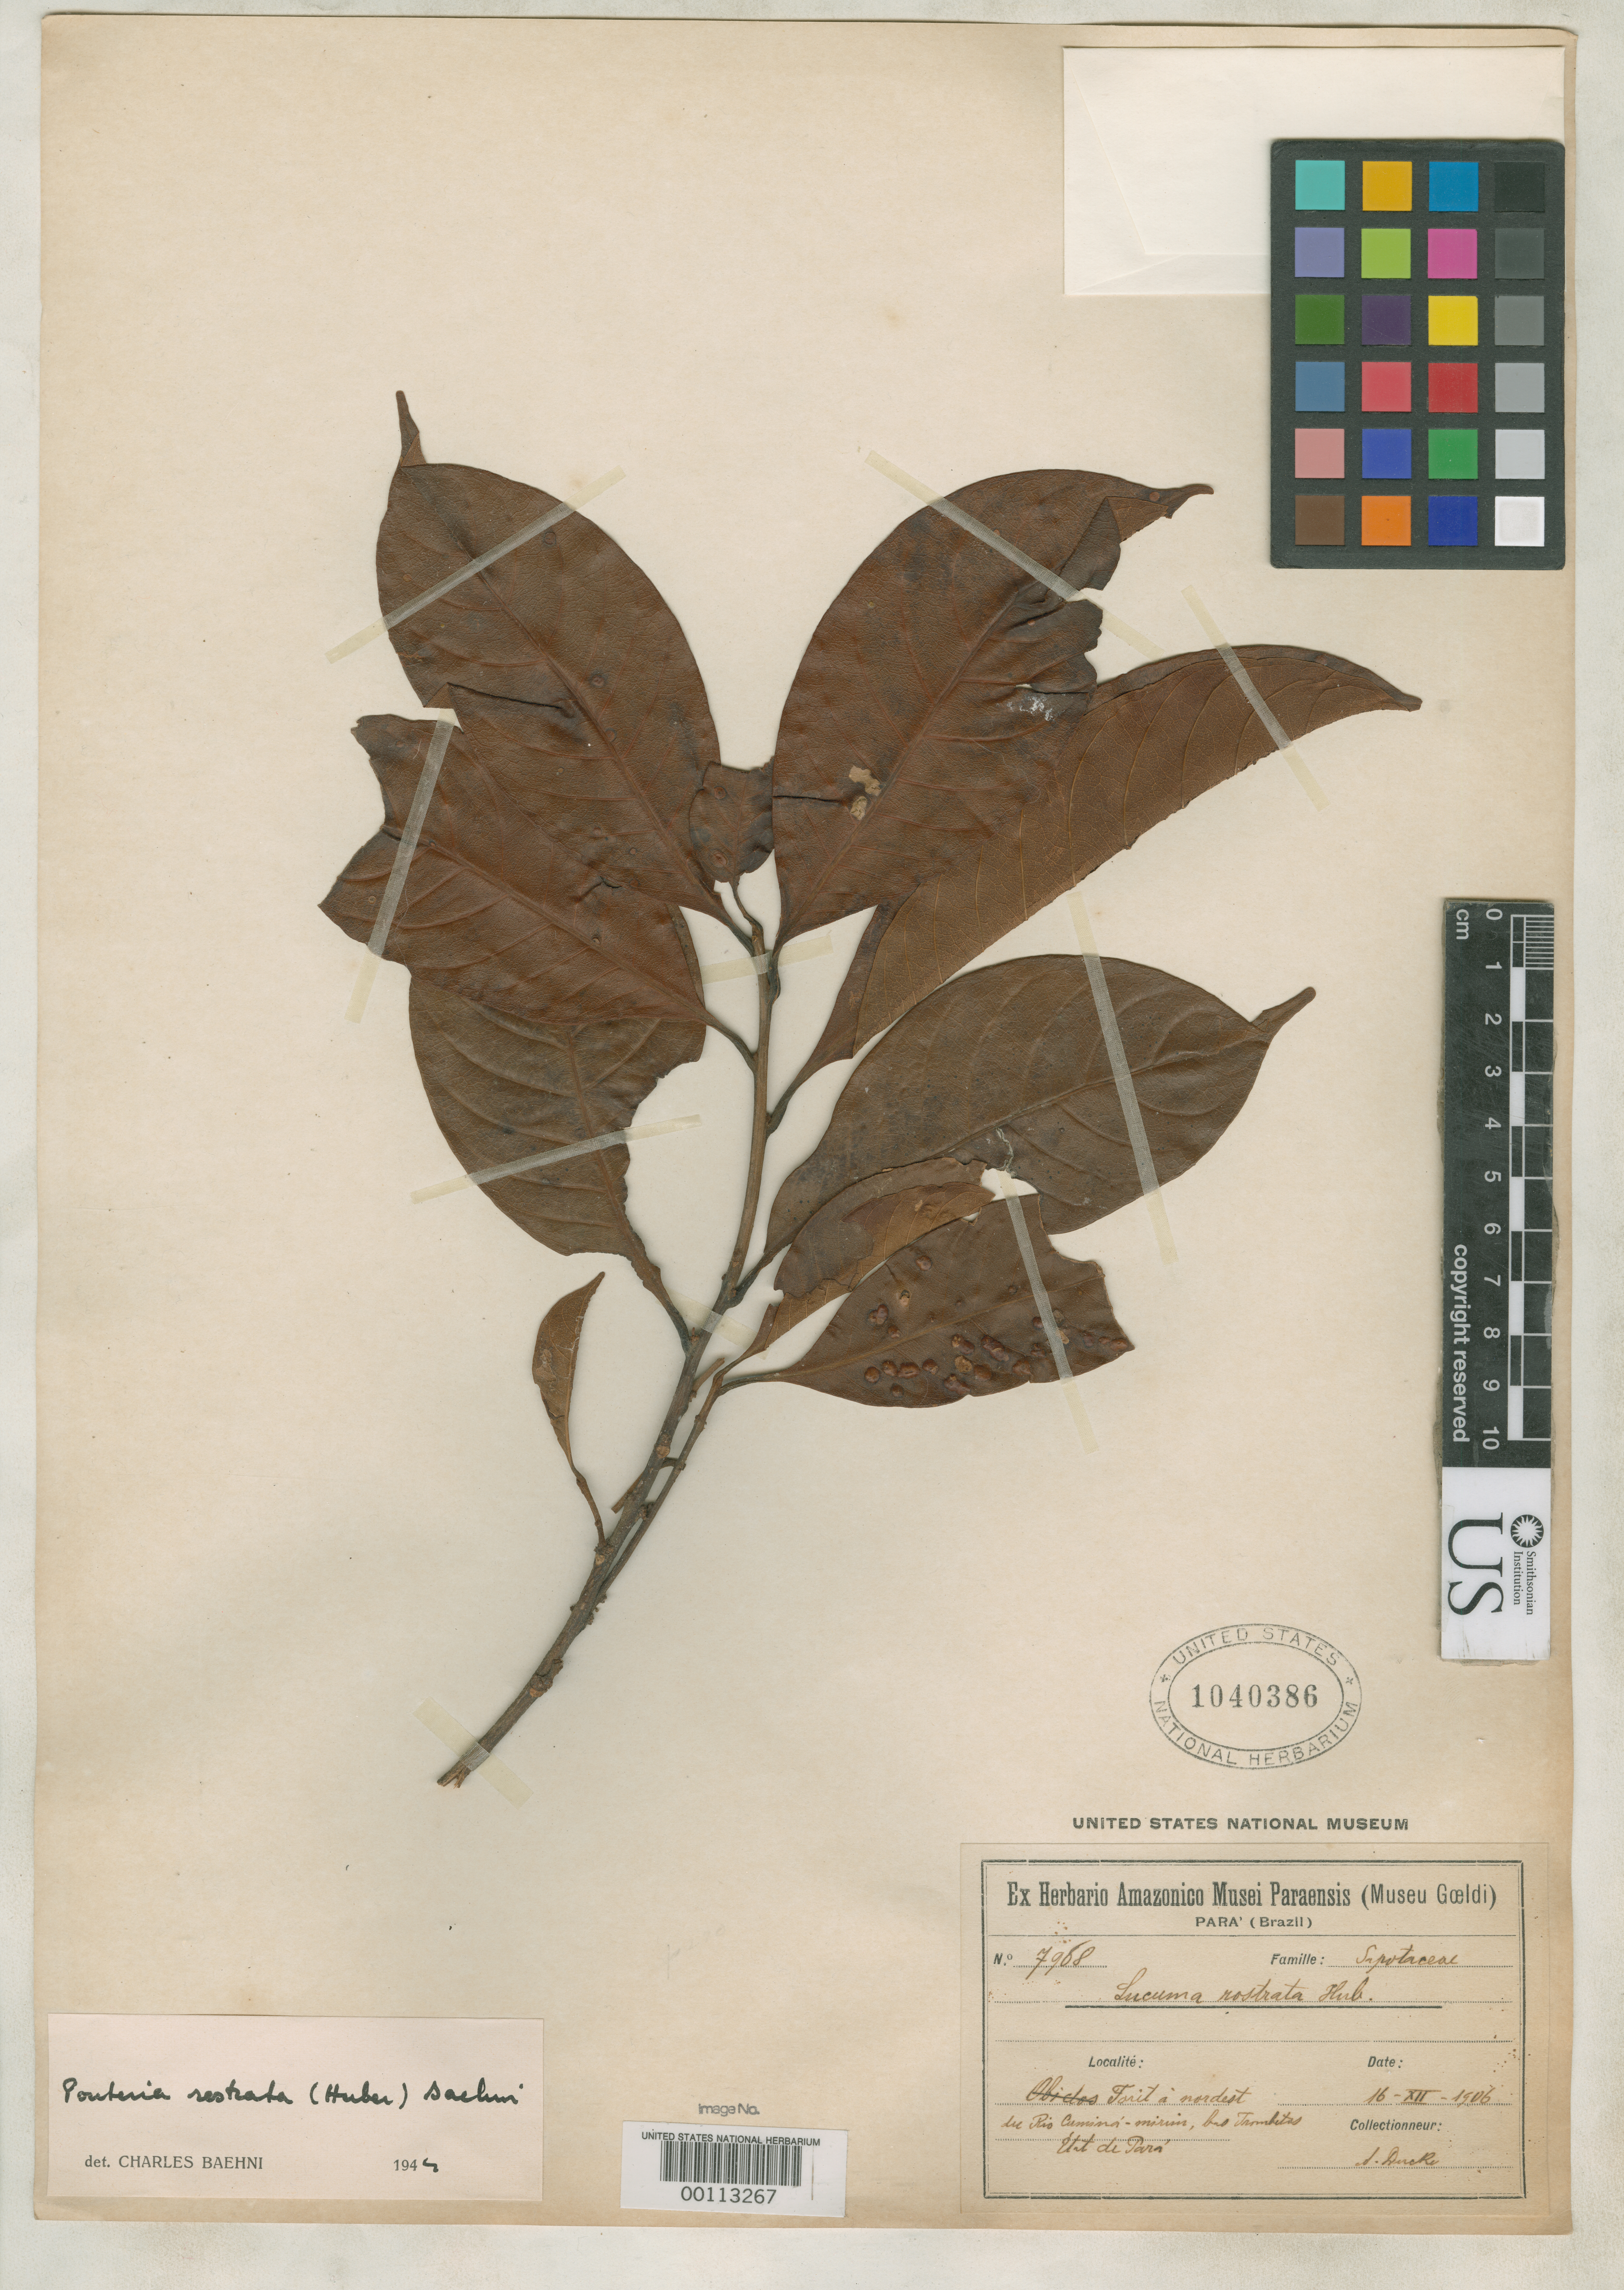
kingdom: Plantae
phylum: Tracheophyta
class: Magnoliopsida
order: Ericales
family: Sapotaceae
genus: Lucuma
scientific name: Lucuma rostrata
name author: Huber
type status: Type Fragment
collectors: A. Ducke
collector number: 7968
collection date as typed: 16 Dec 1906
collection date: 1906-12-16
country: Brazil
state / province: Pará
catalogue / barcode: US 1040386